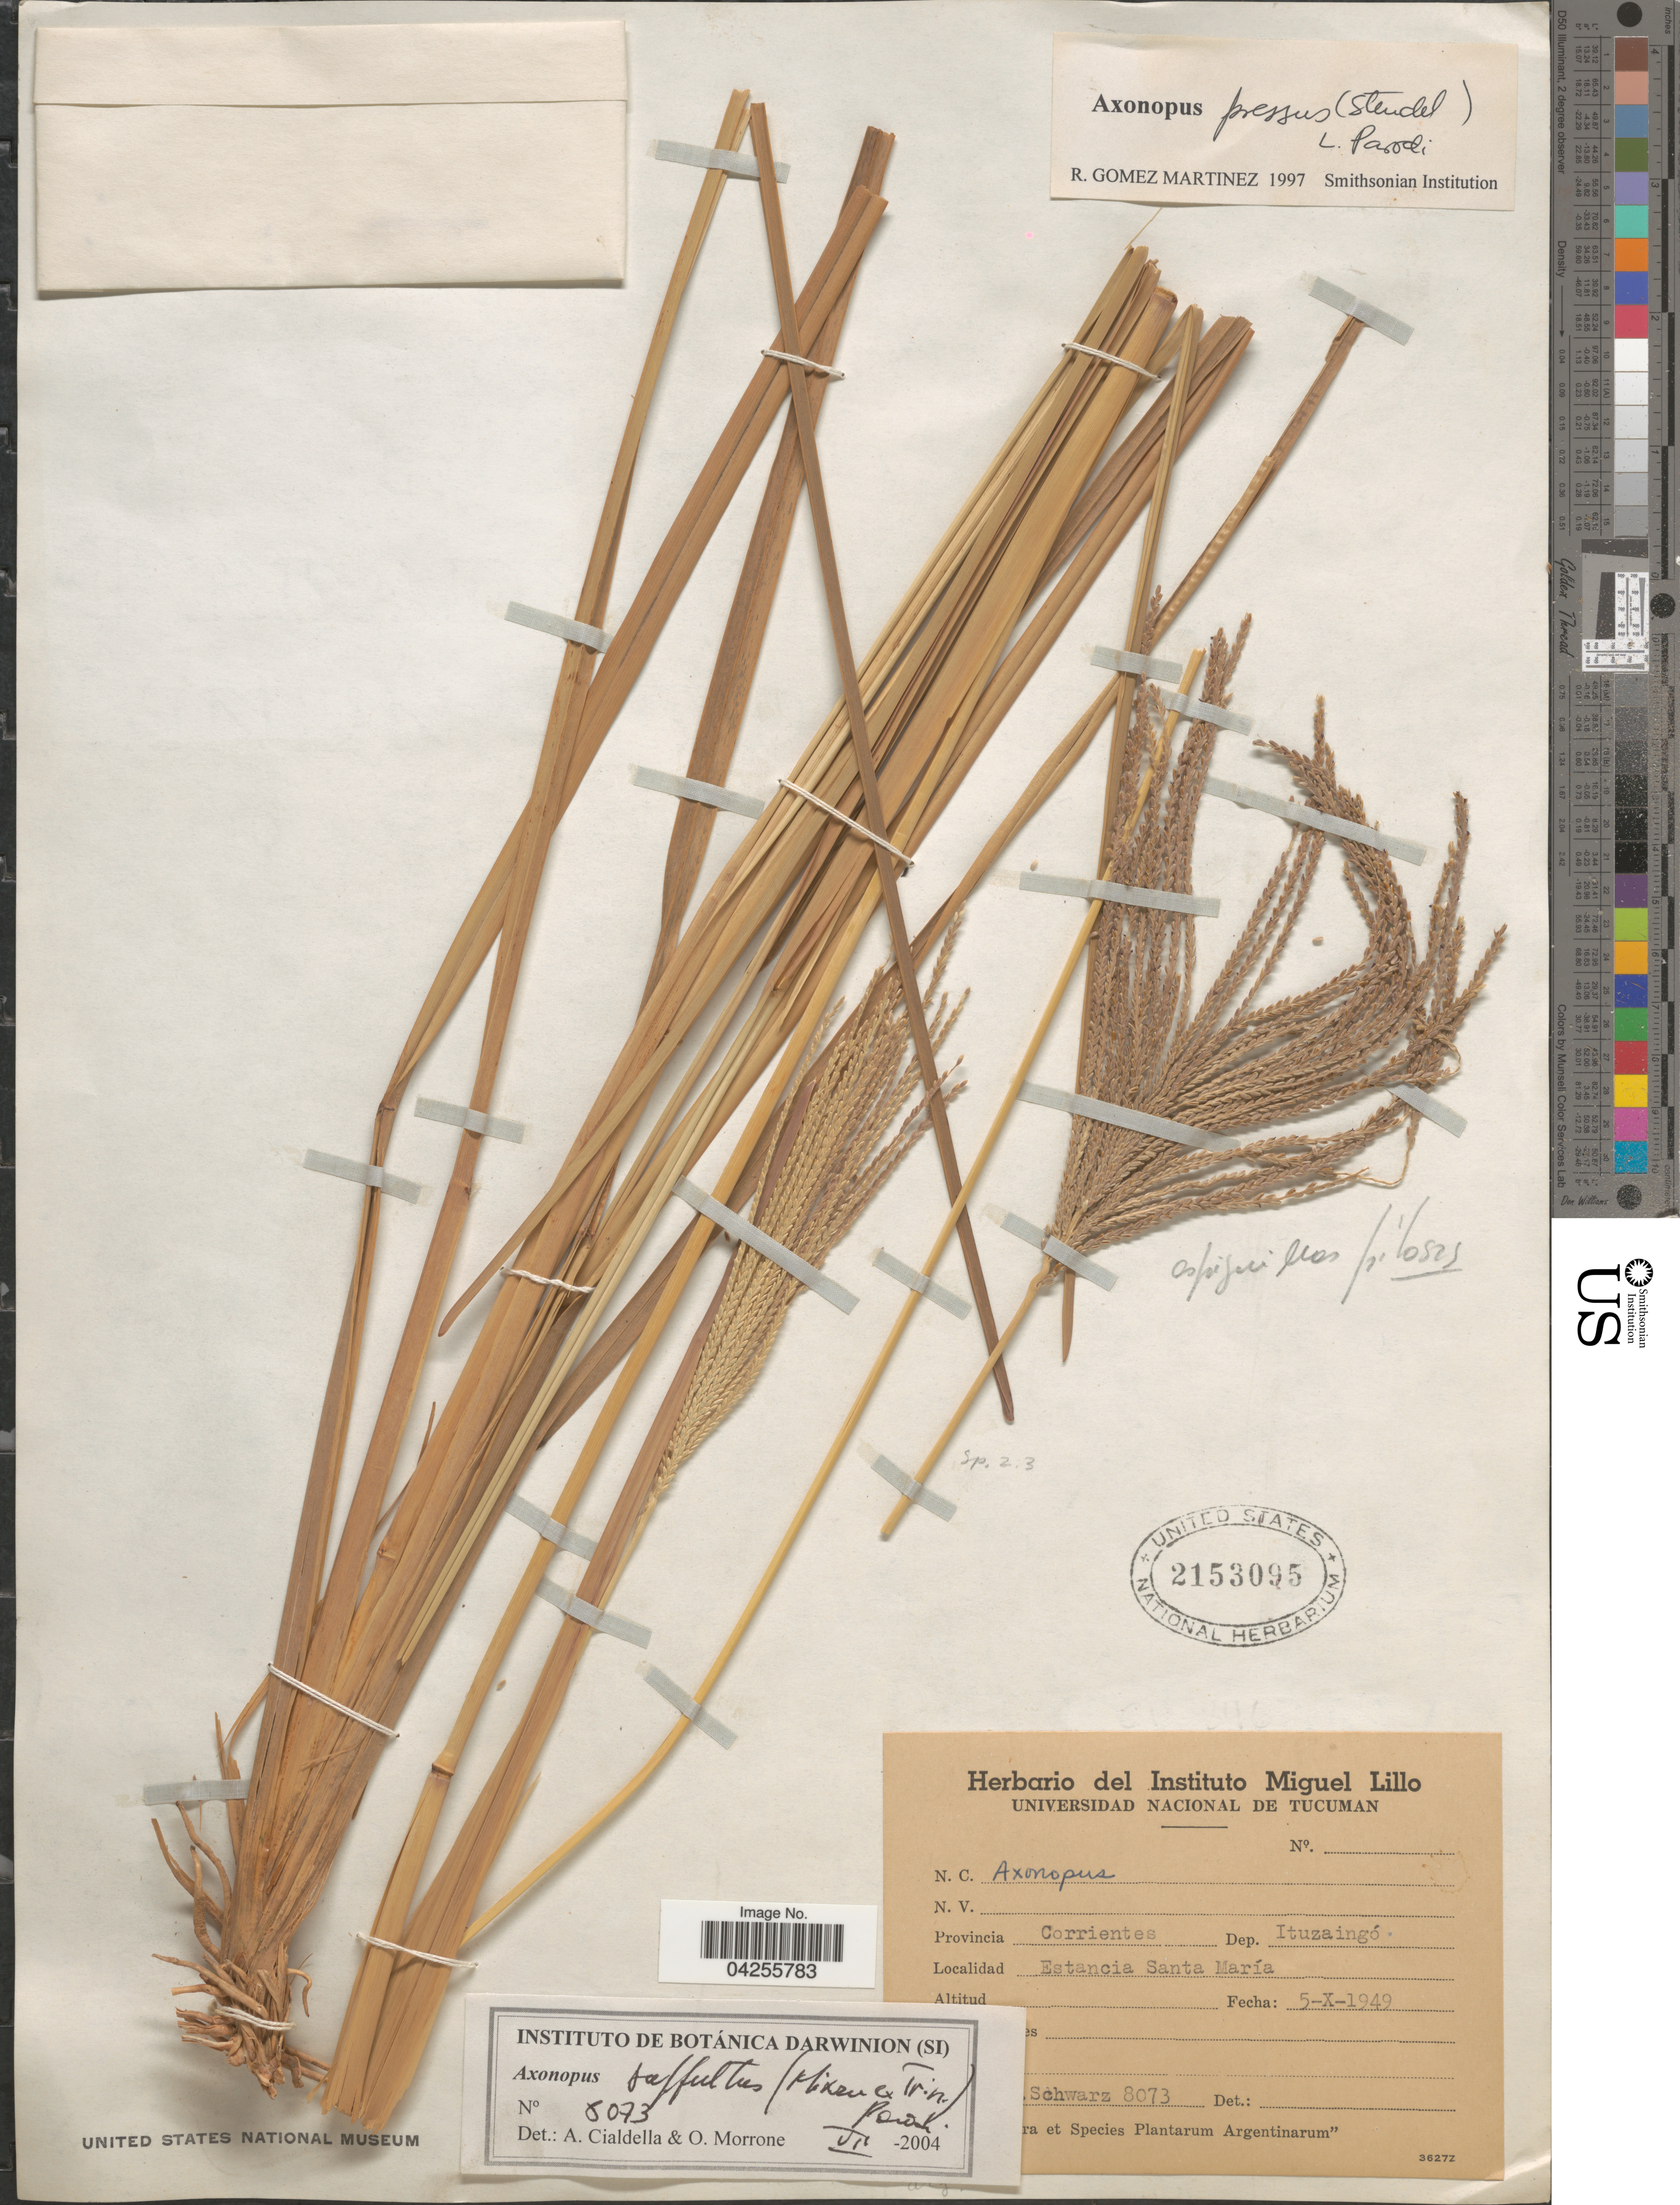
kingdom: Plantae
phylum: Tracheophyta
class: Liliopsida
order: Poales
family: Poaceae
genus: Axonopus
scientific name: Axonopus suffultus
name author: (Nees) Kuhlm.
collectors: G. J. Schwarz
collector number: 8073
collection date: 1949-10-05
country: Argentina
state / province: Corrientes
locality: Dep. Ituzaingó. Estancia Santa María.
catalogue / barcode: US 2153095